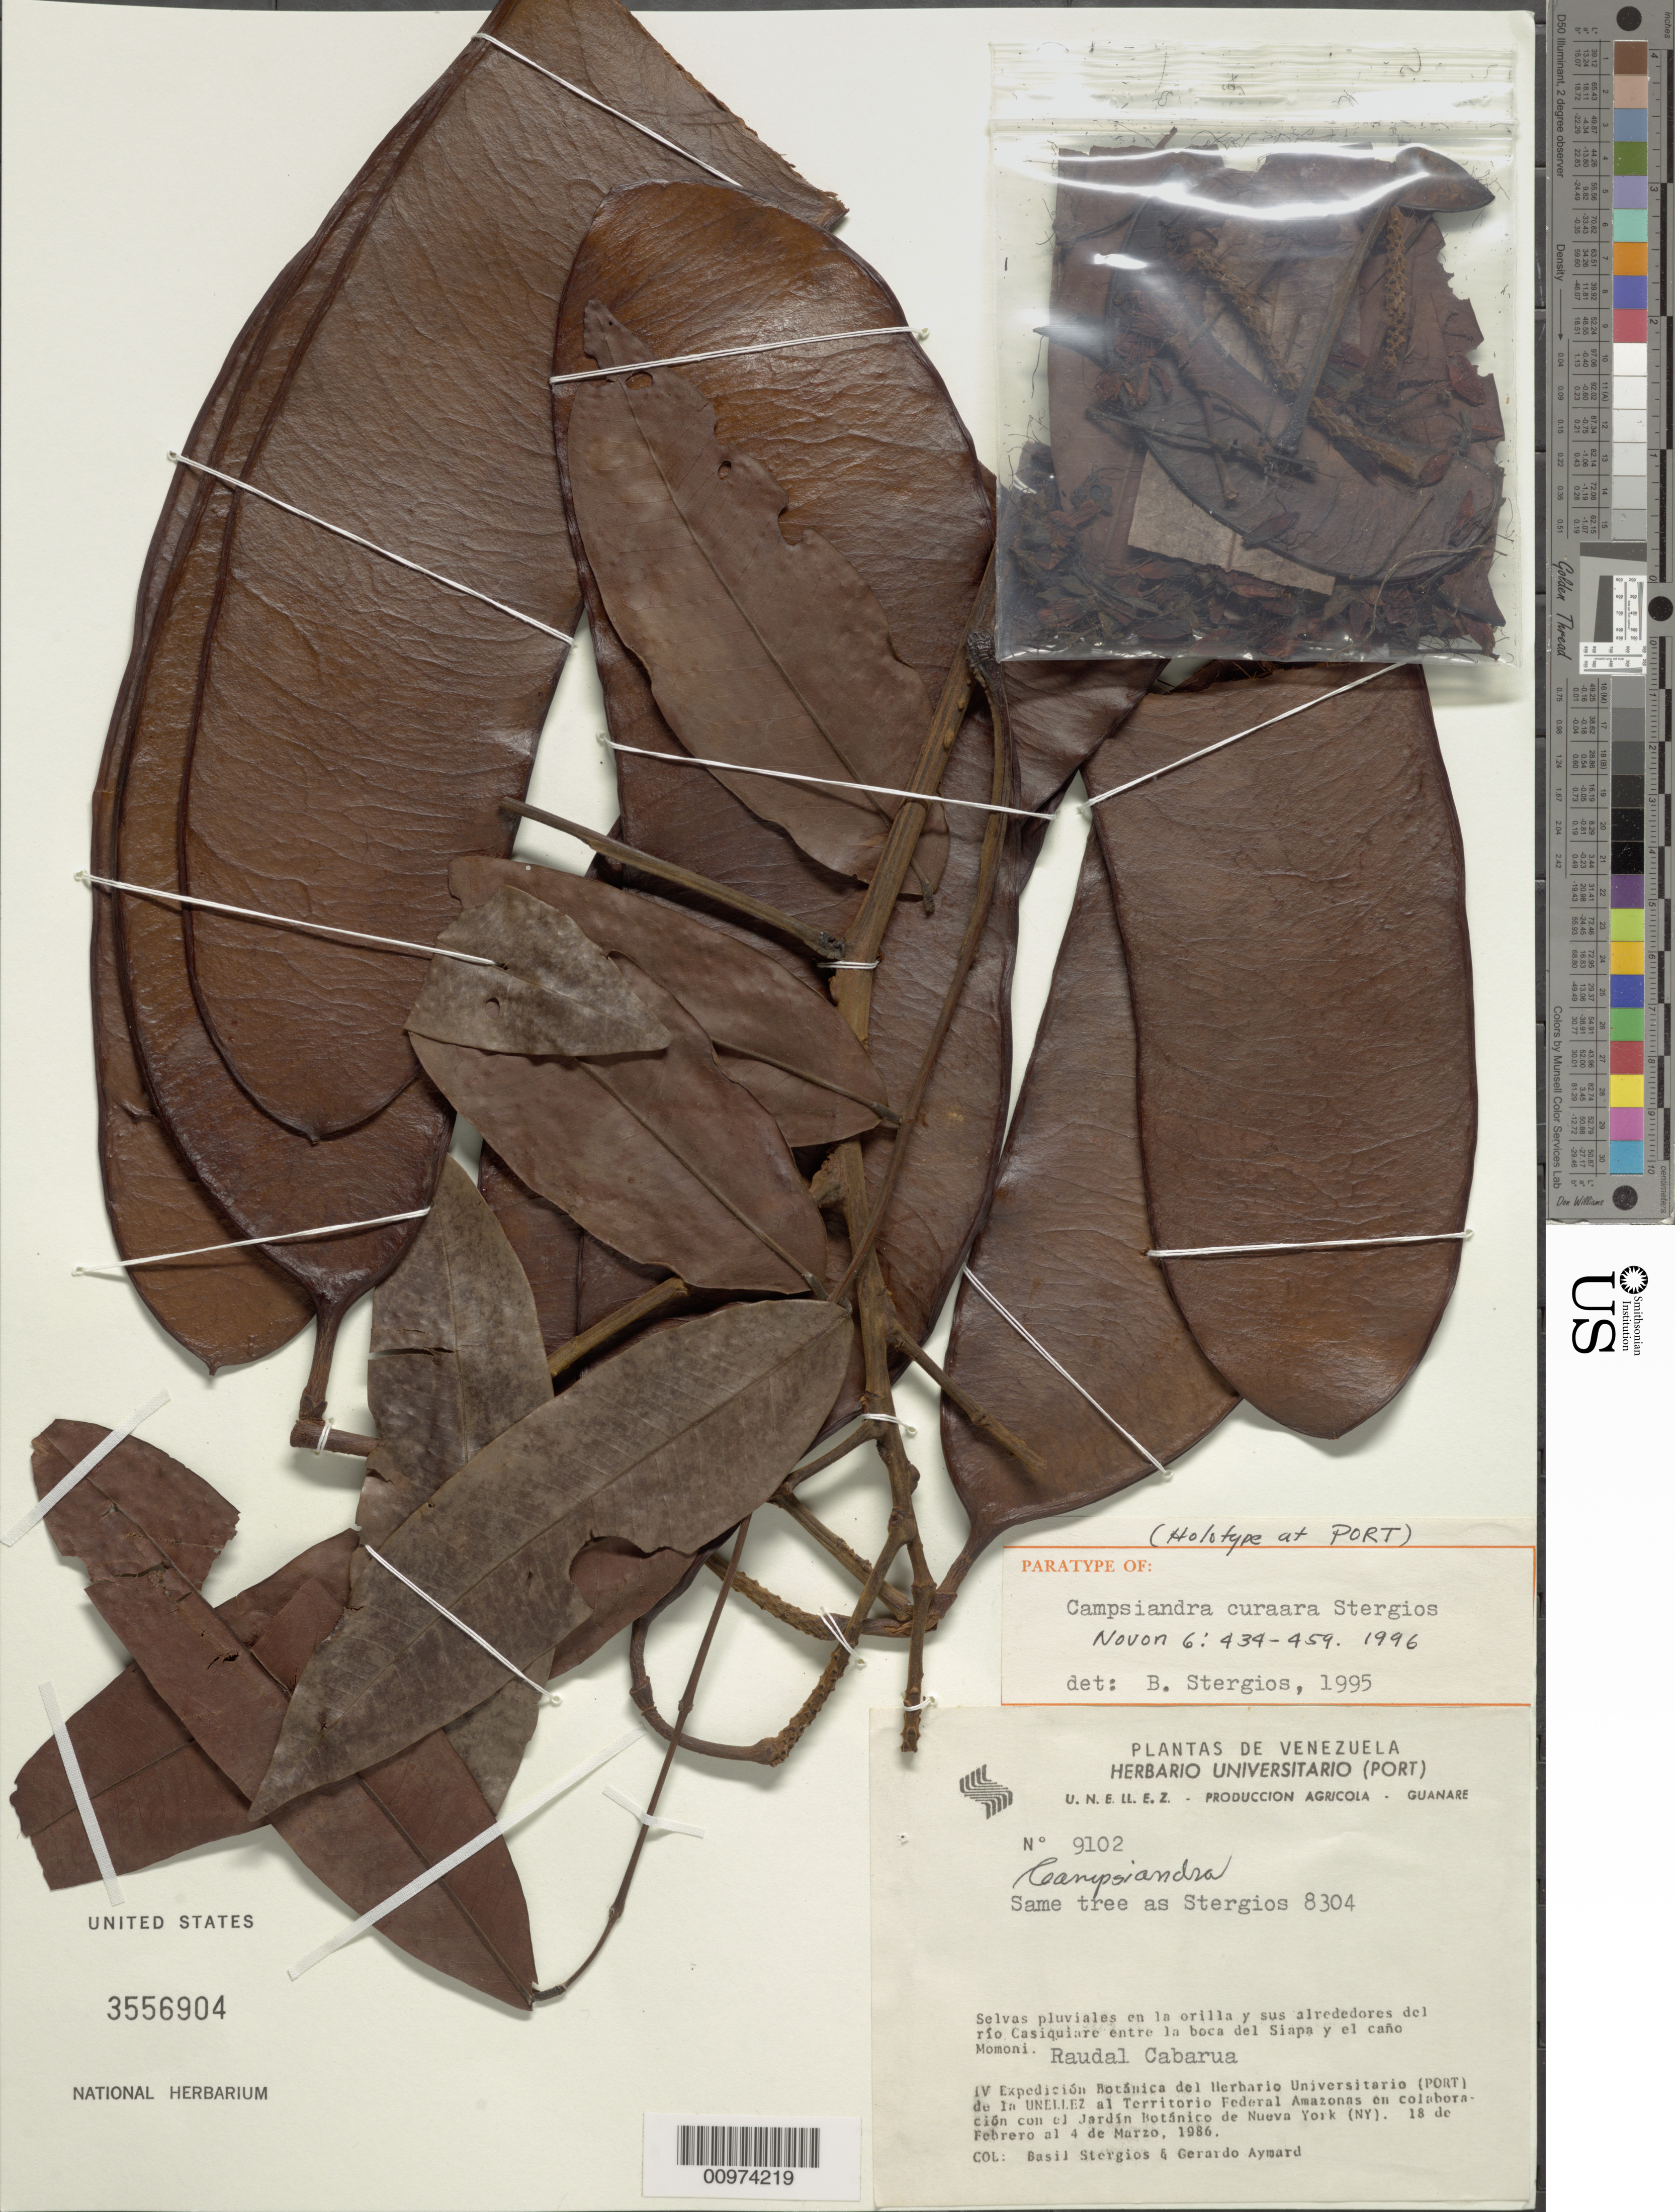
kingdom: Plantae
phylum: Tracheophyta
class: Magnoliopsida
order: Fabales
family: Fabaceae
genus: Campsiandra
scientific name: Campsiandra curaara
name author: Stergios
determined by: Stergios, B. G.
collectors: B. G. Stergios & G. A. Aymard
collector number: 9102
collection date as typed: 18-Feb-86 to 4-Mar-86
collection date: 1986-02-18/1986-03-04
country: Venezuela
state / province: Amazonas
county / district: Río Negro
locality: Río Casiquiare, entre la boca del Siapa y el Caño Momoni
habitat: Selvas pluvialses en la orilla y sus alrededores del río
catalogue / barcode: US 3556904